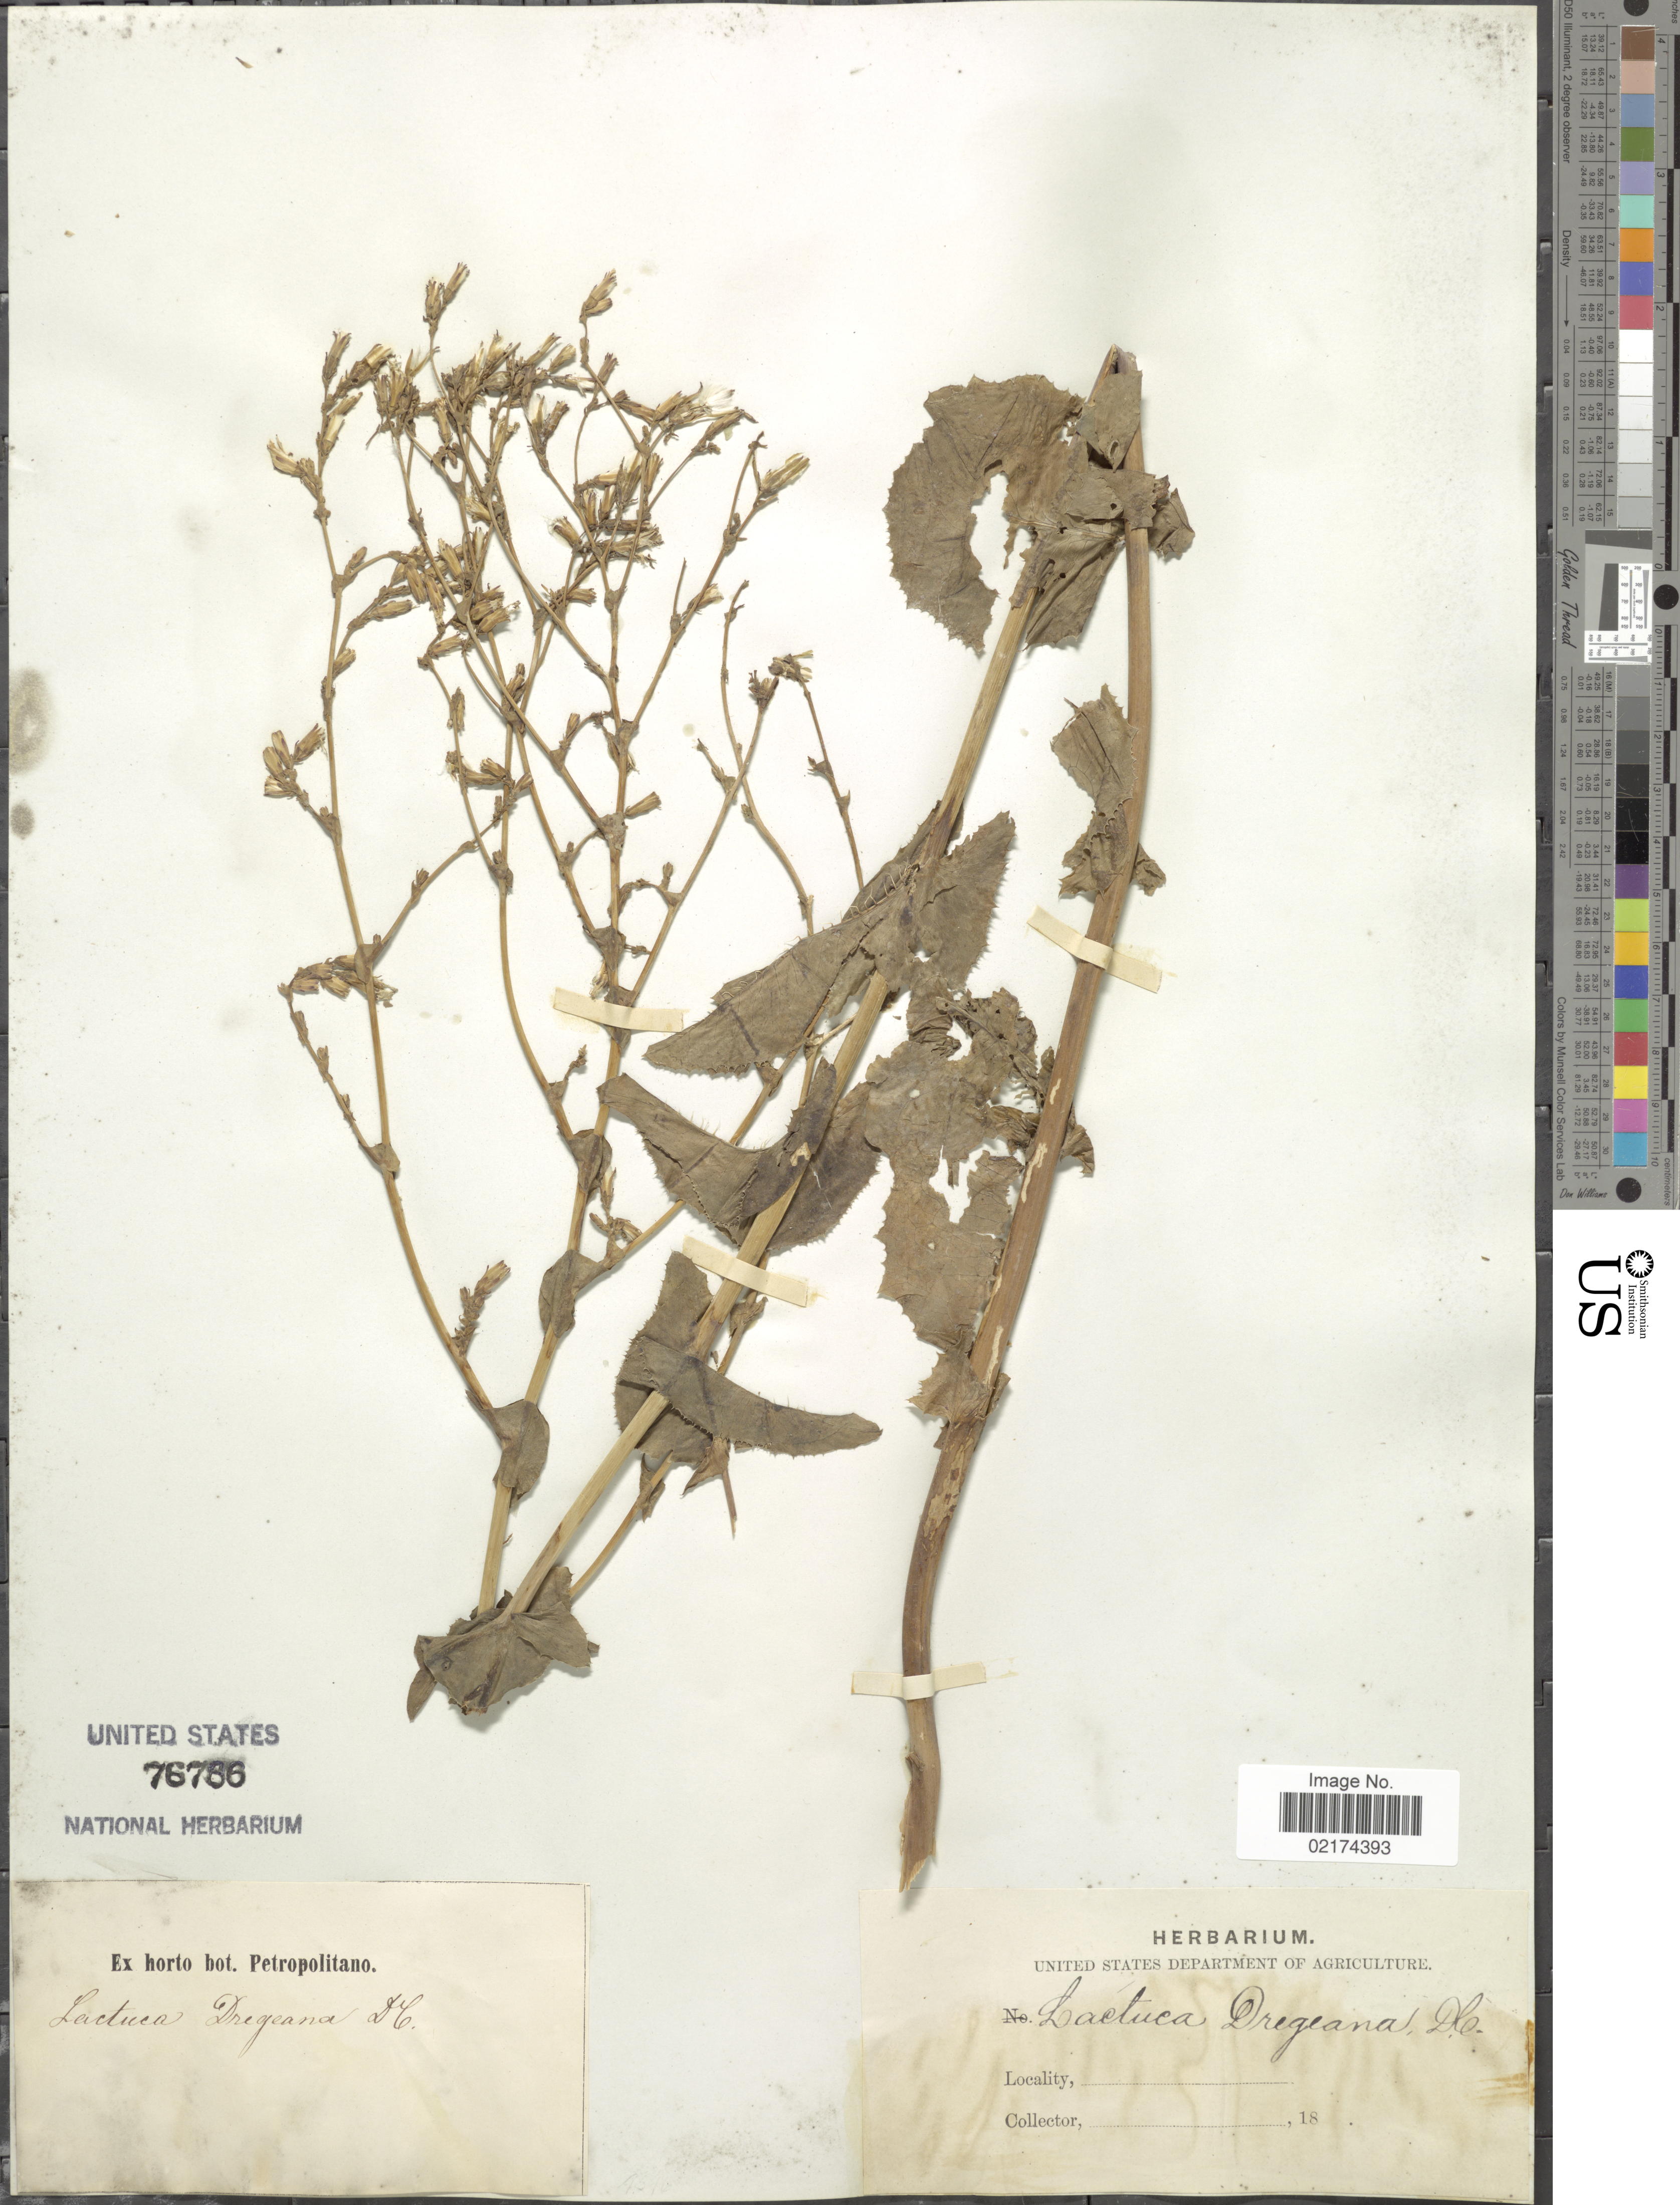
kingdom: Plantae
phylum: Tracheophyta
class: Magnoliopsida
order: Asterales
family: Asteraceae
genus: Lactuca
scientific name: Lactuca sativa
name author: L.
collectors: ex Horto Bot. Petropolitano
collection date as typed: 18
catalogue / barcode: US 76786